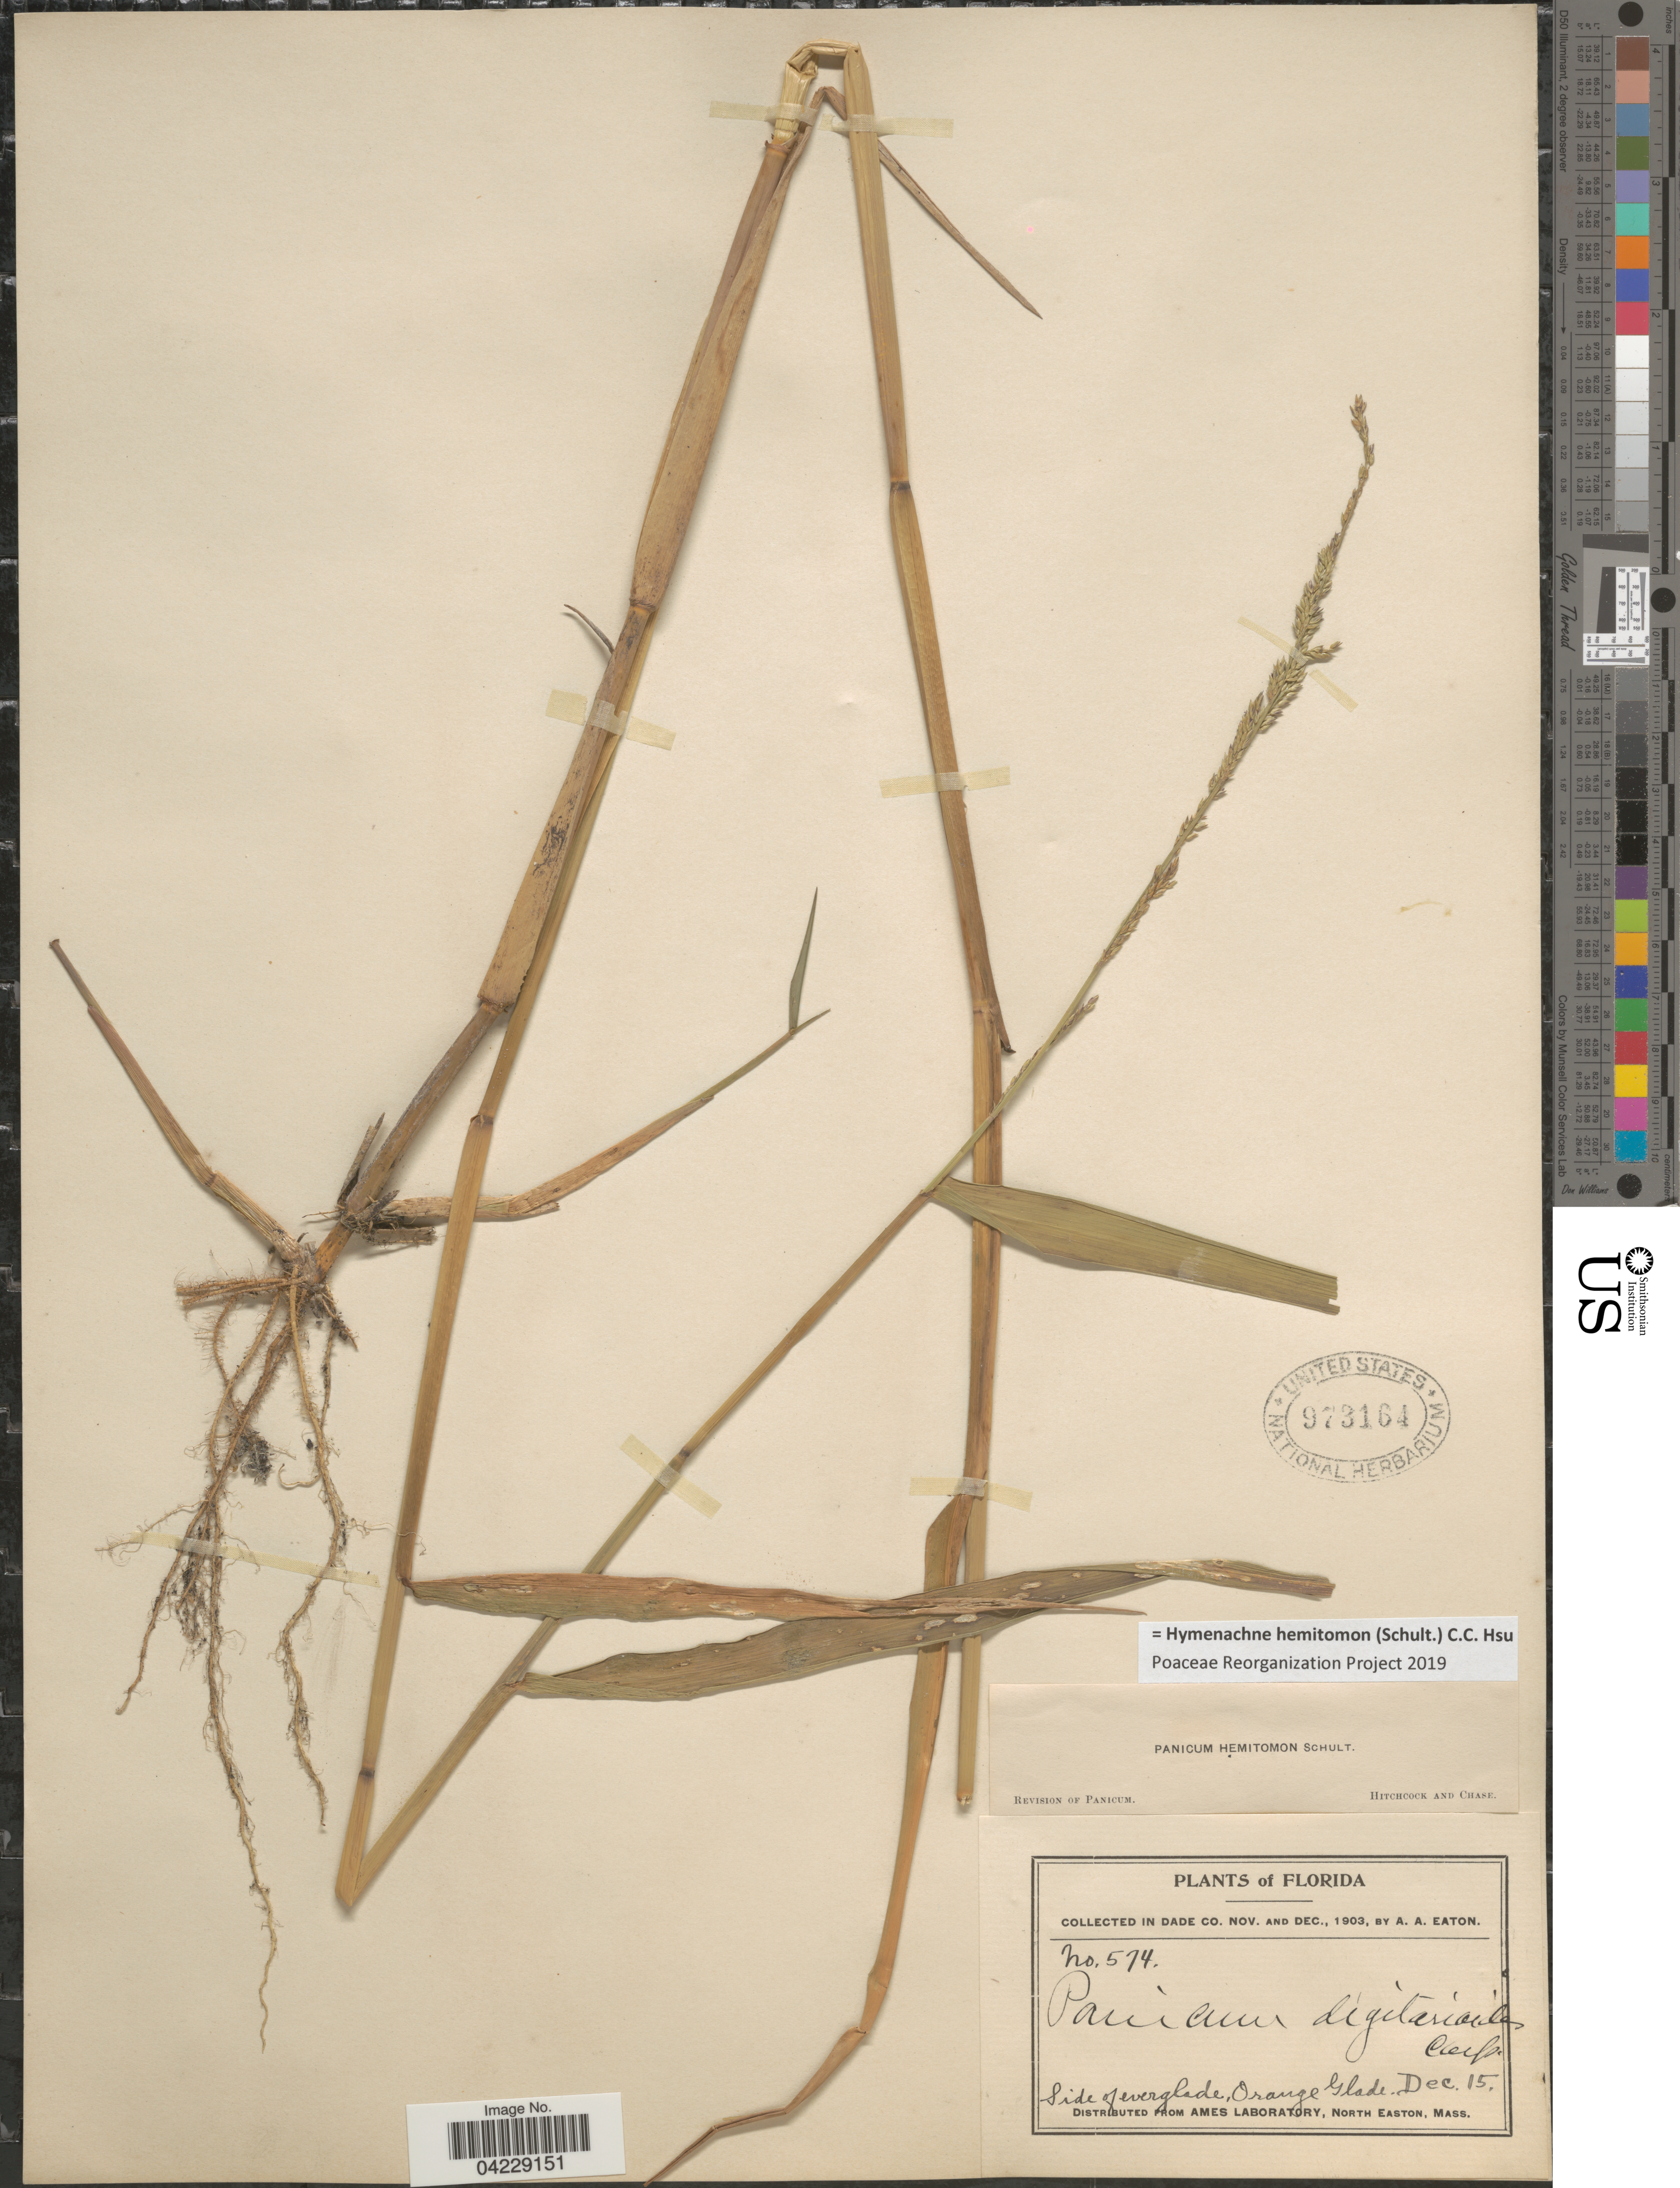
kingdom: Plantae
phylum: Tracheophyta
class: Liliopsida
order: Poales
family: Poaceae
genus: Hymenachne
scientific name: Hymenachne hemitomon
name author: (Schult.) C. C. Hsu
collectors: A. A. Eaton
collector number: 574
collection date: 1903-12-15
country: United States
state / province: Florida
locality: In Dade Co. Side of everglade, Orange Glade.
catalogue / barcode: US 973164